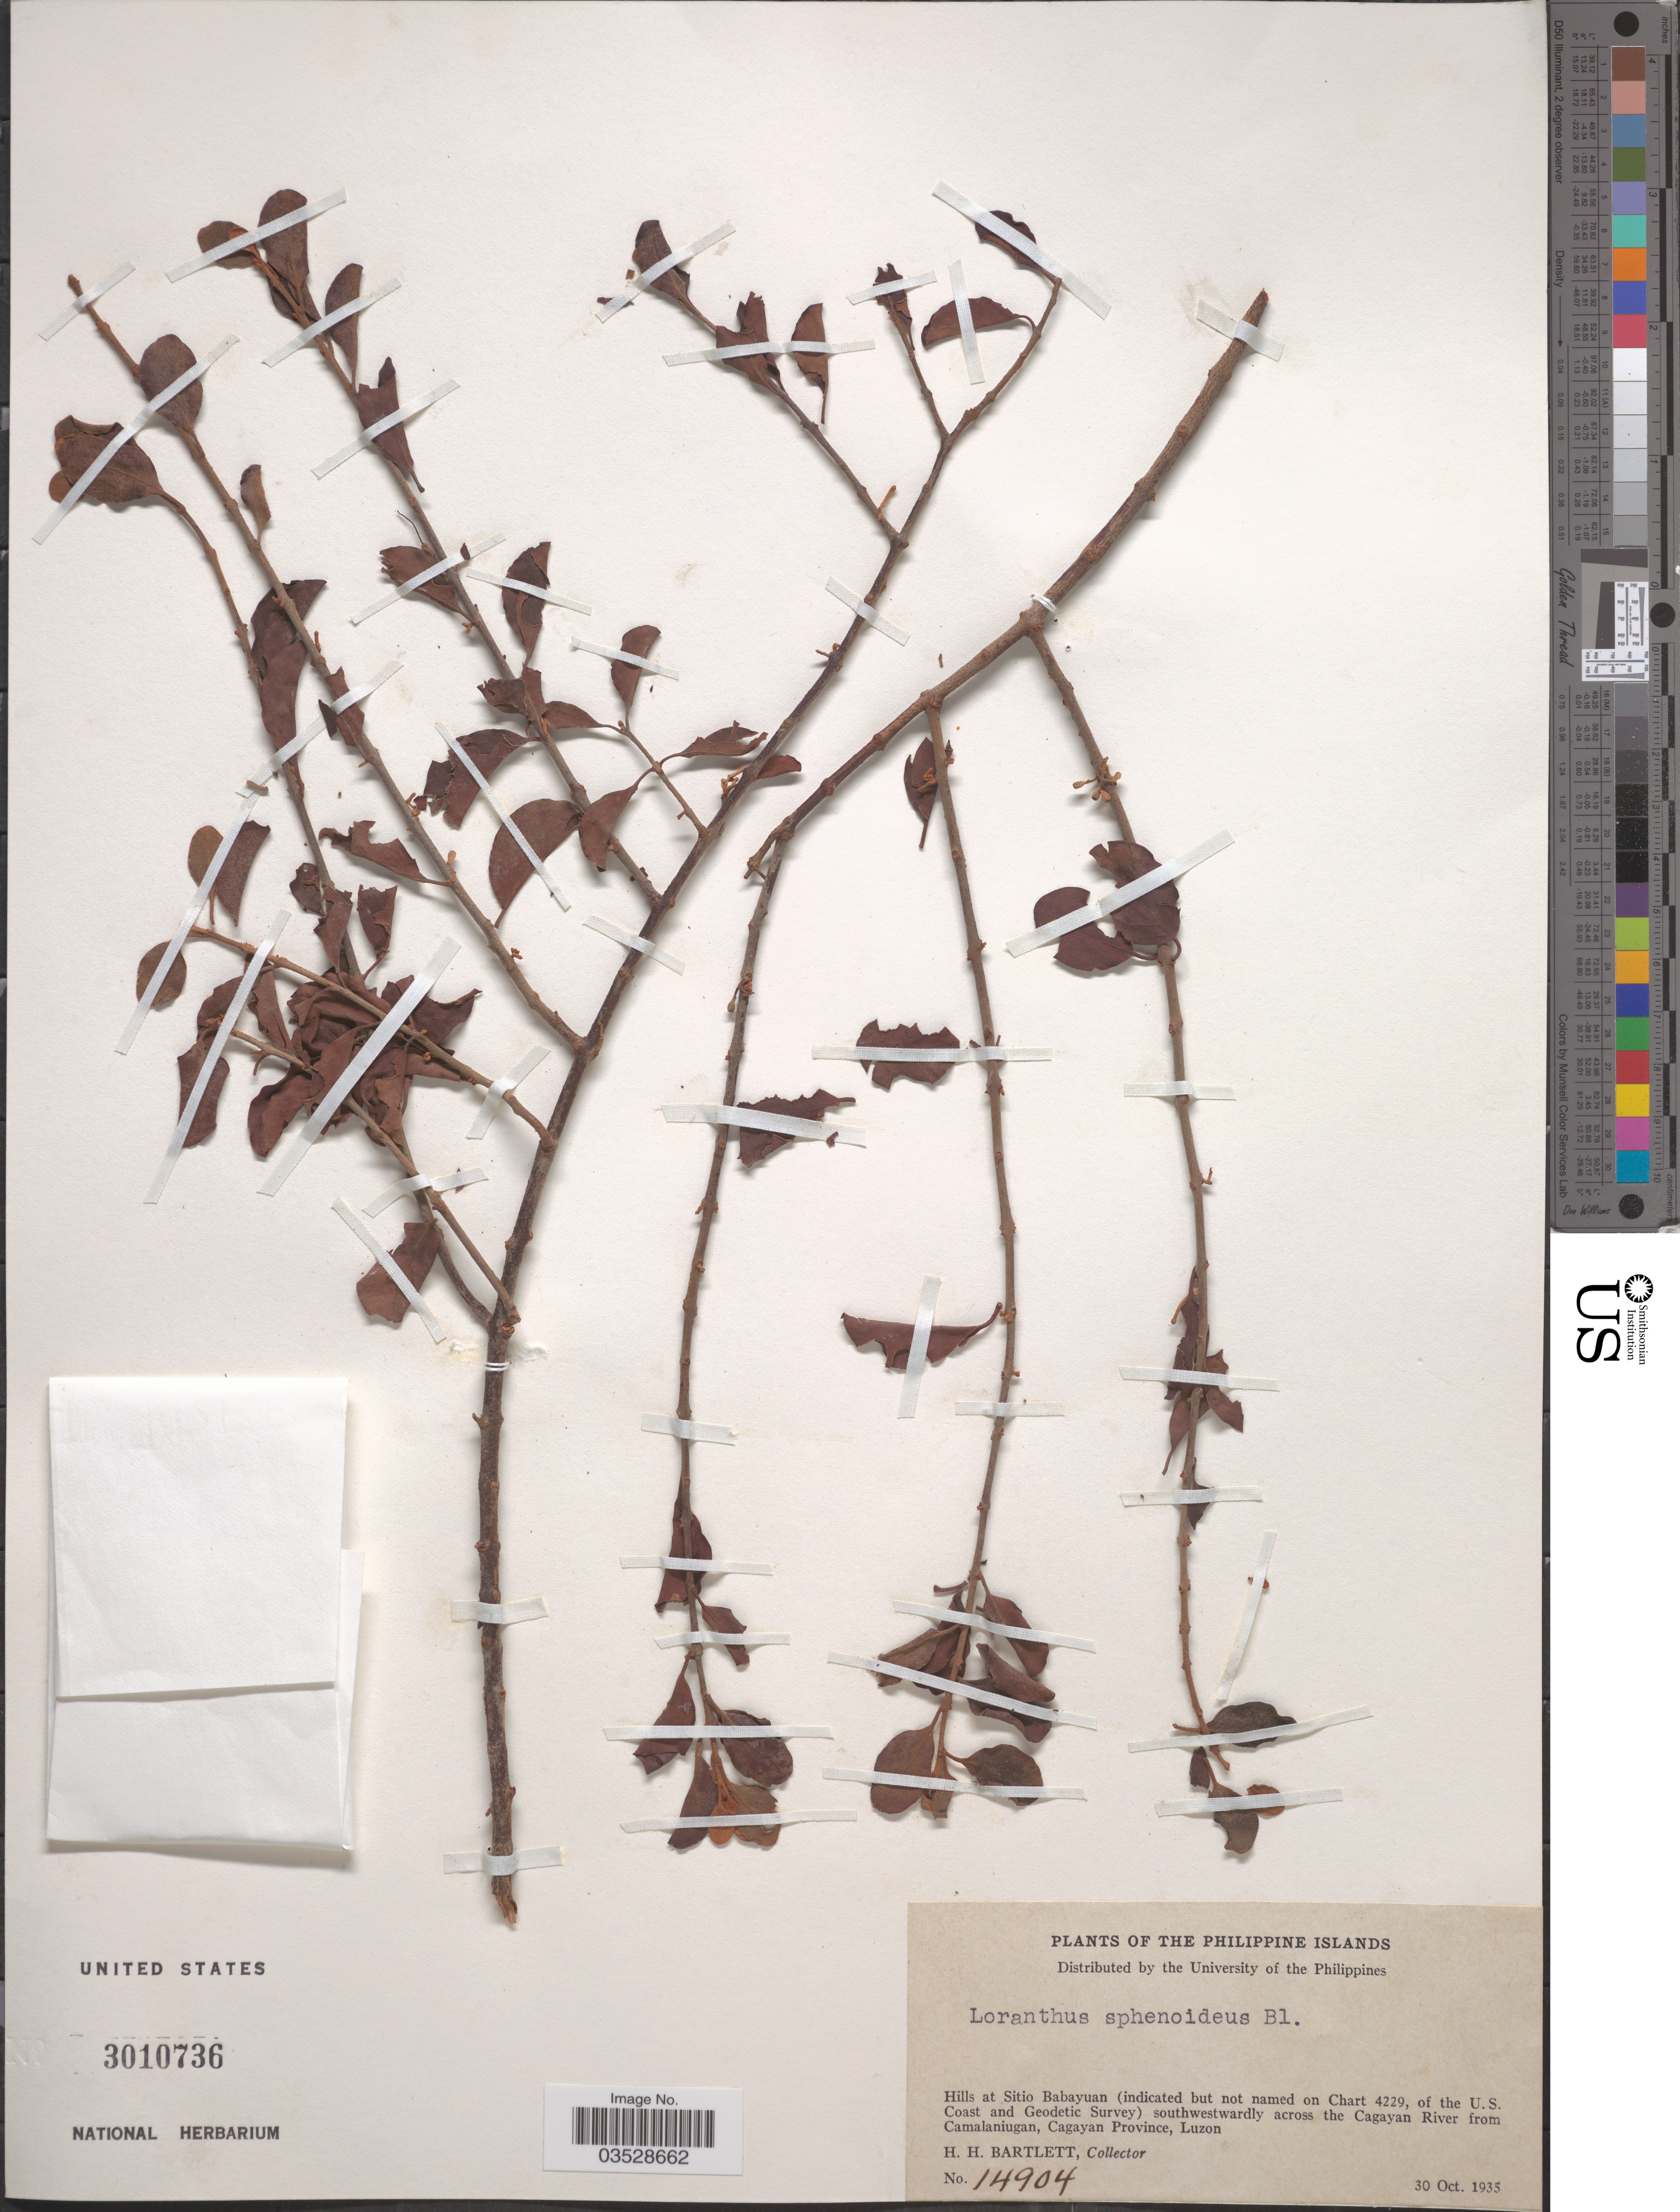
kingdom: Plantae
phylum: Tracheophyta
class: Magnoliopsida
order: Santalales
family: Loranthaceae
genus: Loranthus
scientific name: Loranthus sphenoideus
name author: Blume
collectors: H. H. Bartlett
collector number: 14904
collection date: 1935-10-30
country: Philippines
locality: Hills at Sitio Babayuan southwestwardly across the Cagayan River from Camalaniugan, Cagayan Province, Luzon.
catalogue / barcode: US 3010736